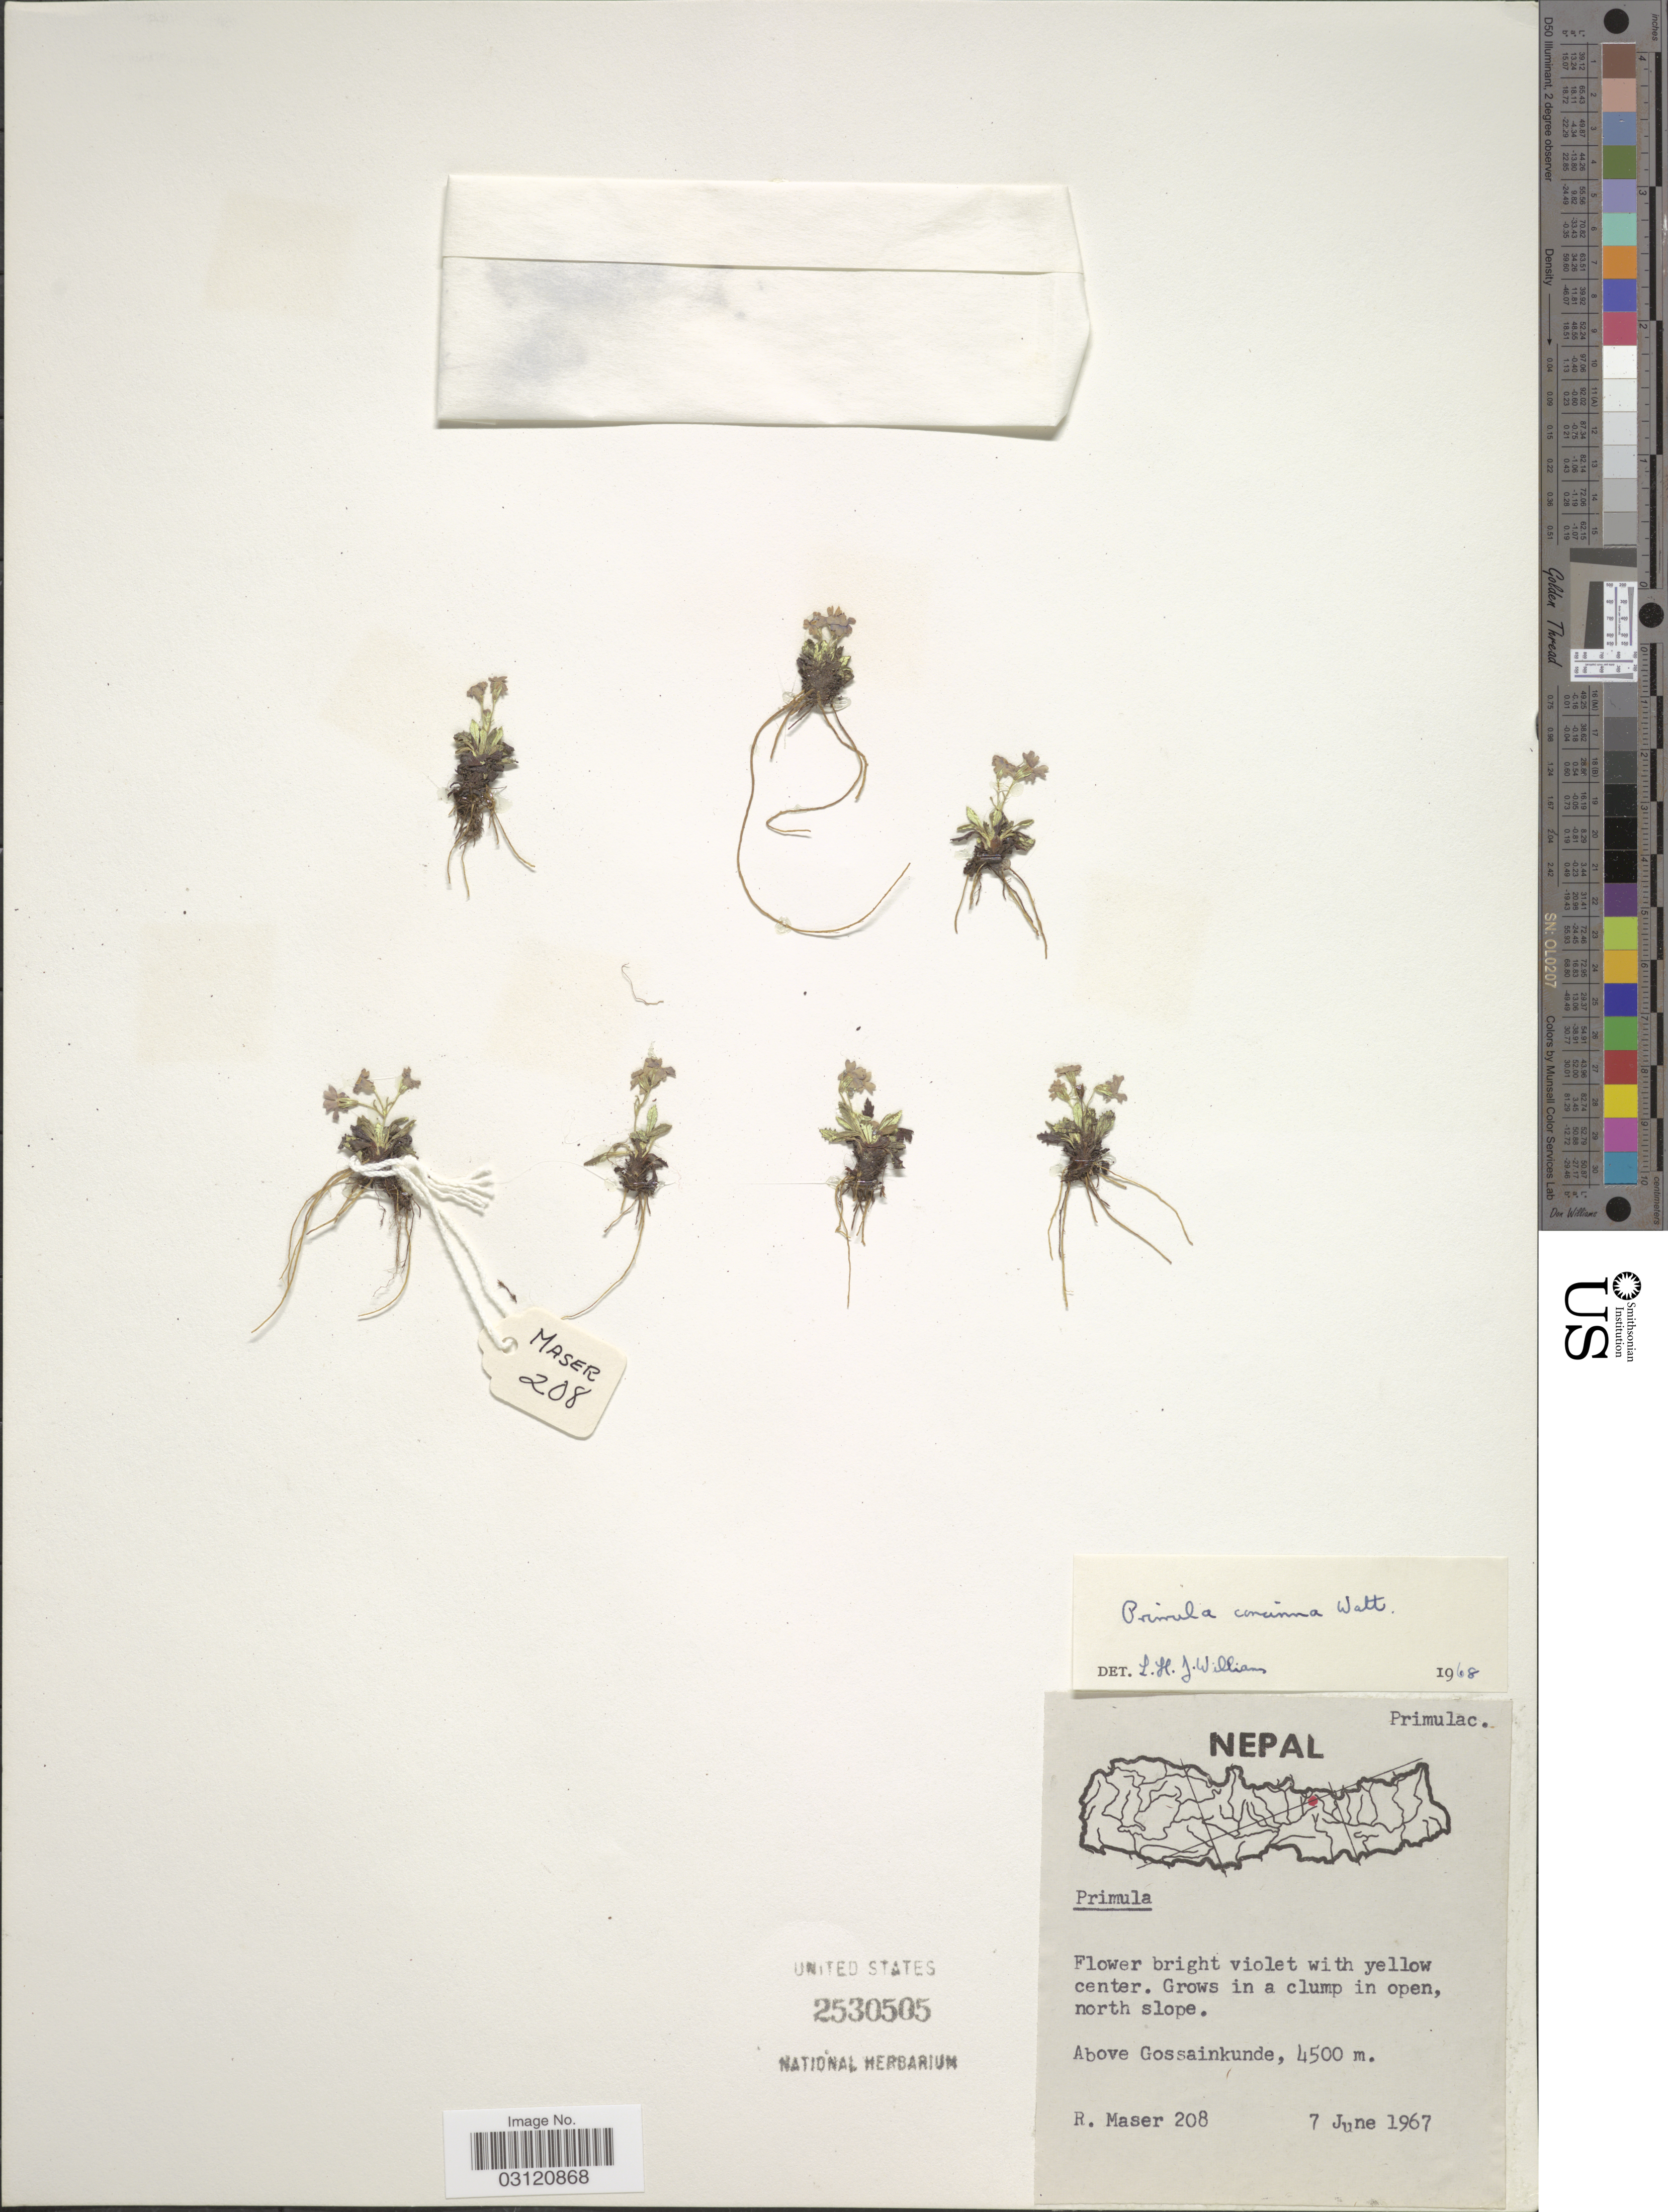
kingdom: Plantae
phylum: Tracheophyta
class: Magnoliopsida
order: Ericales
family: Primulaceae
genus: Primula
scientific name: Primula concinna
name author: Watt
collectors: R. Maser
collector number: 208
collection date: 1967-06-07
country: Nepal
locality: Above Gossainkunde.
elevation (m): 4500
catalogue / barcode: US 2530505